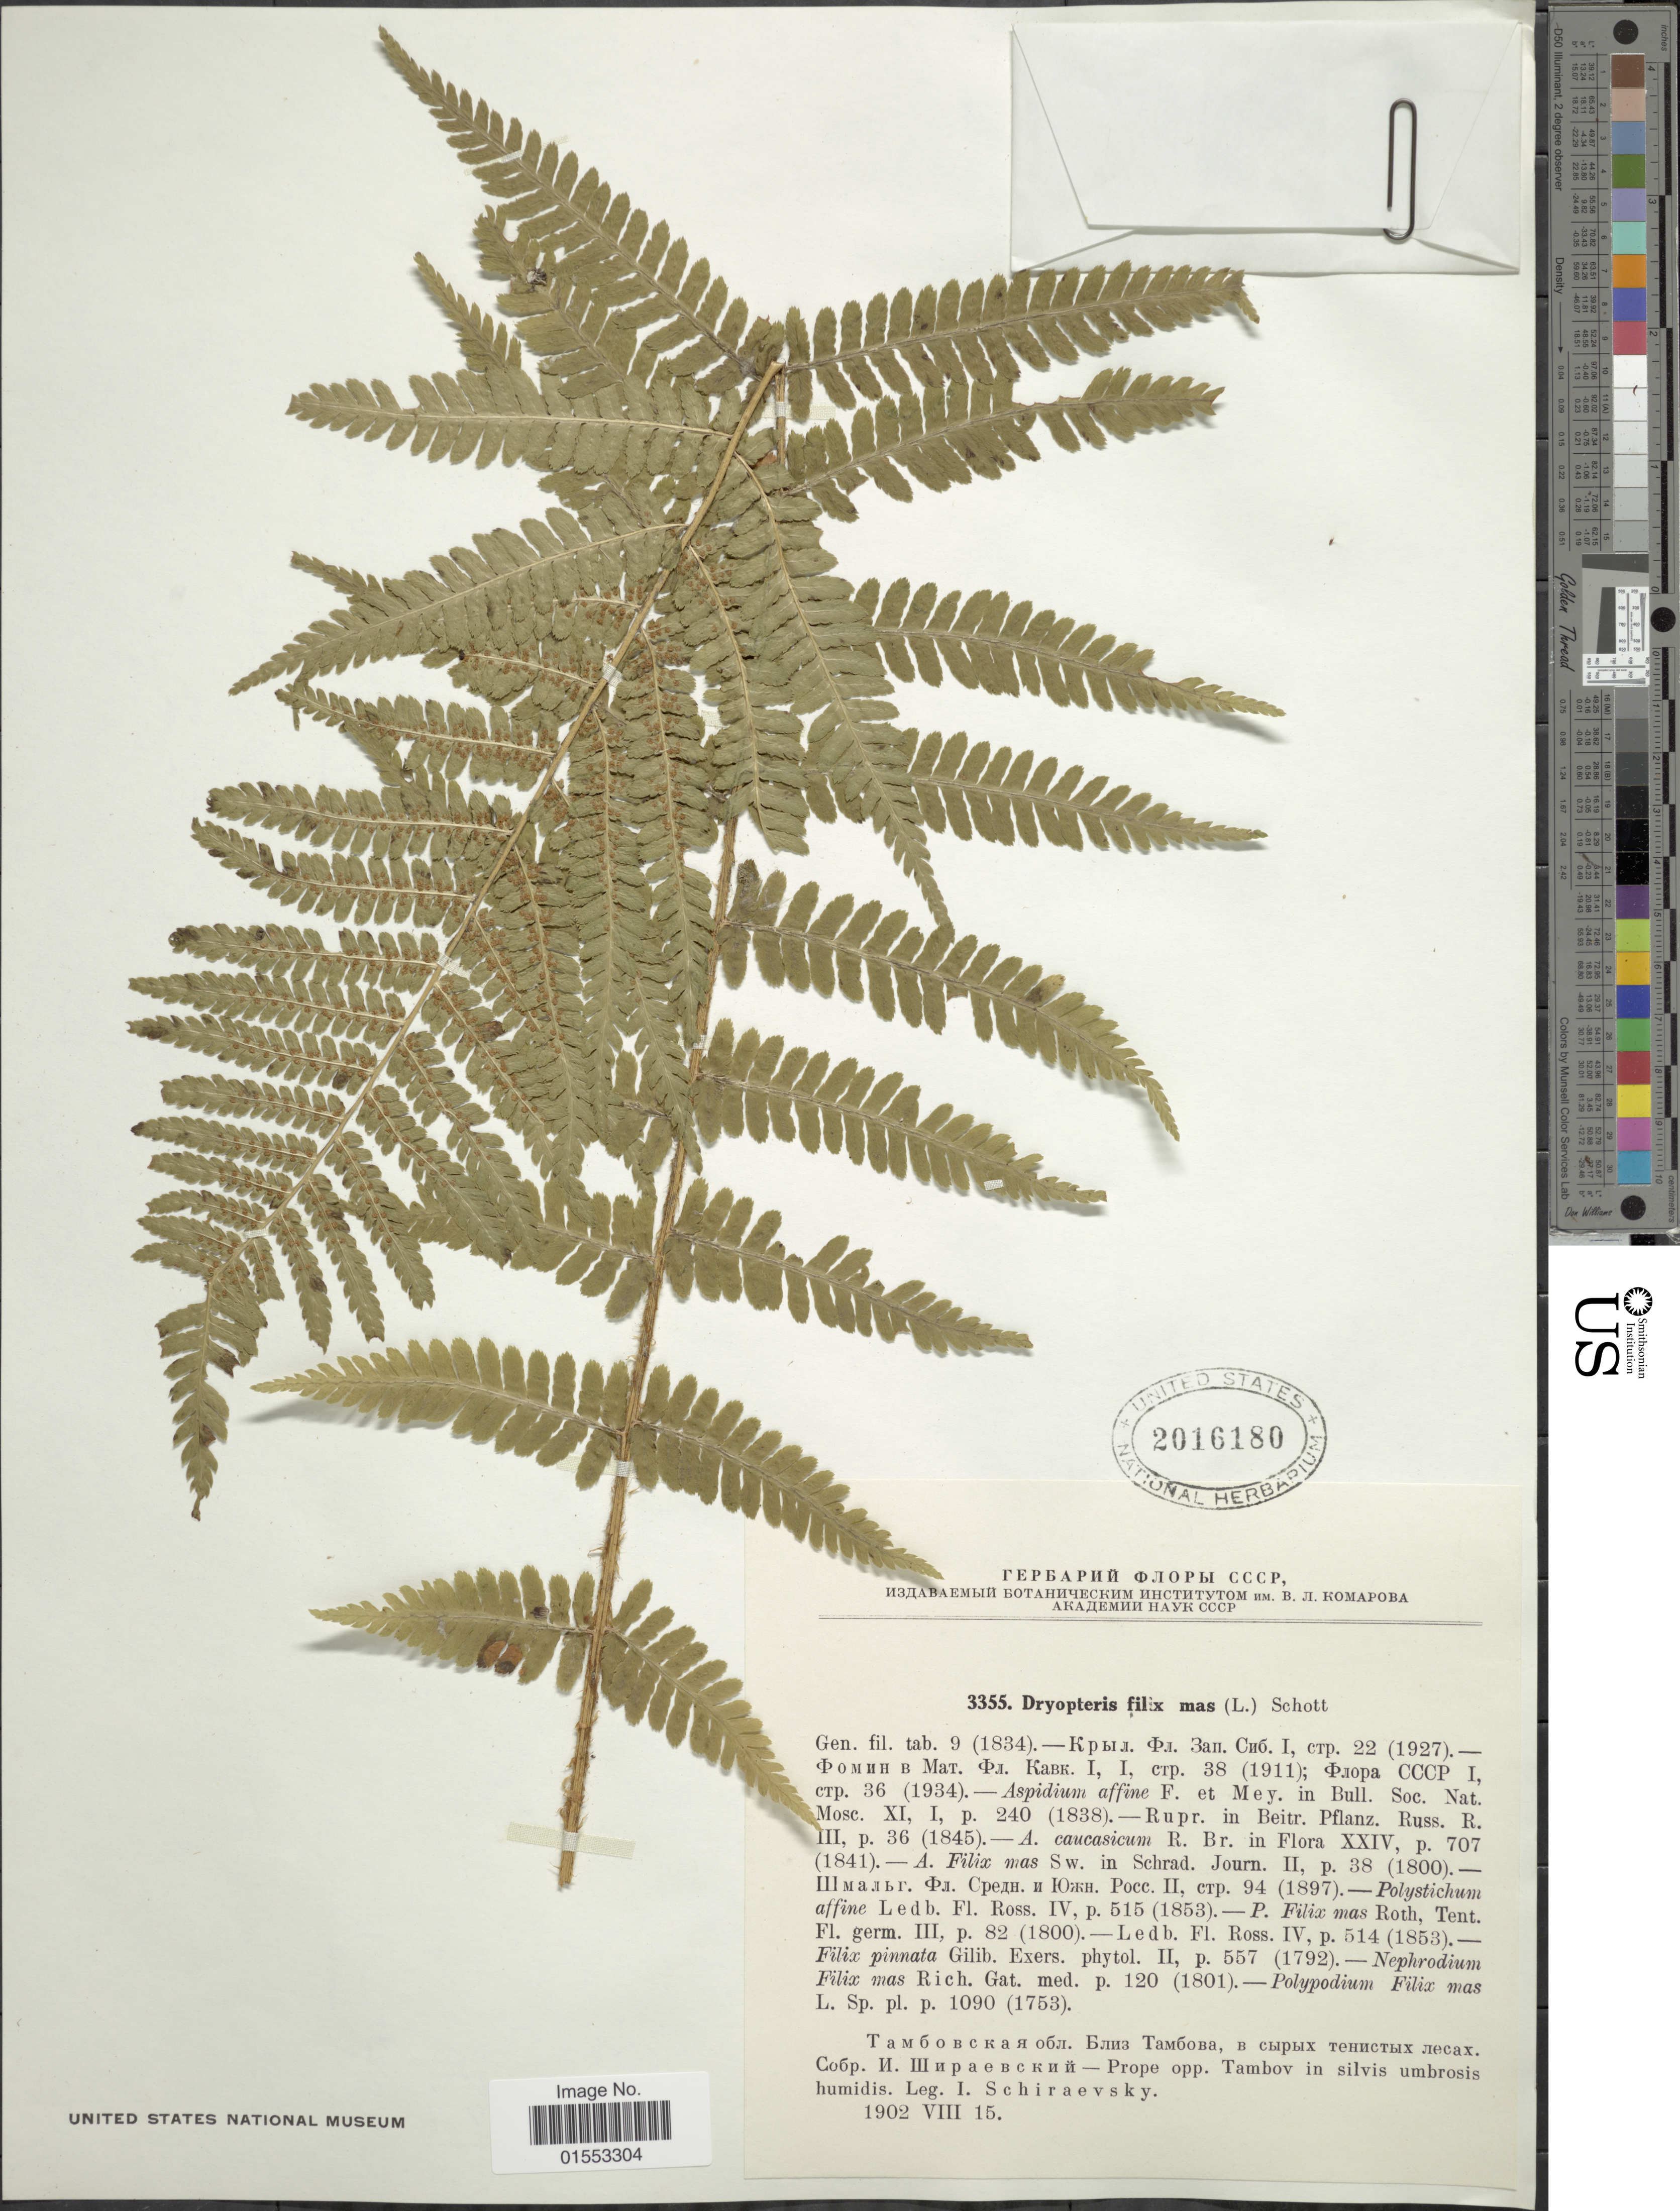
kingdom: Plantae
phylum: Tracheophyta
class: Polypodiopsida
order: Polypodiales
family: Dryopteridaceae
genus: Dryopteris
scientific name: Dryopteris filix-mas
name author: (L.) Schott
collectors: I. Schiraevsky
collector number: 3355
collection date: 1902-08-15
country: Russian Federation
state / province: Tambov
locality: Prope opp. Tambov in silvis umbrosis humidis.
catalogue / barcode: US 2016180